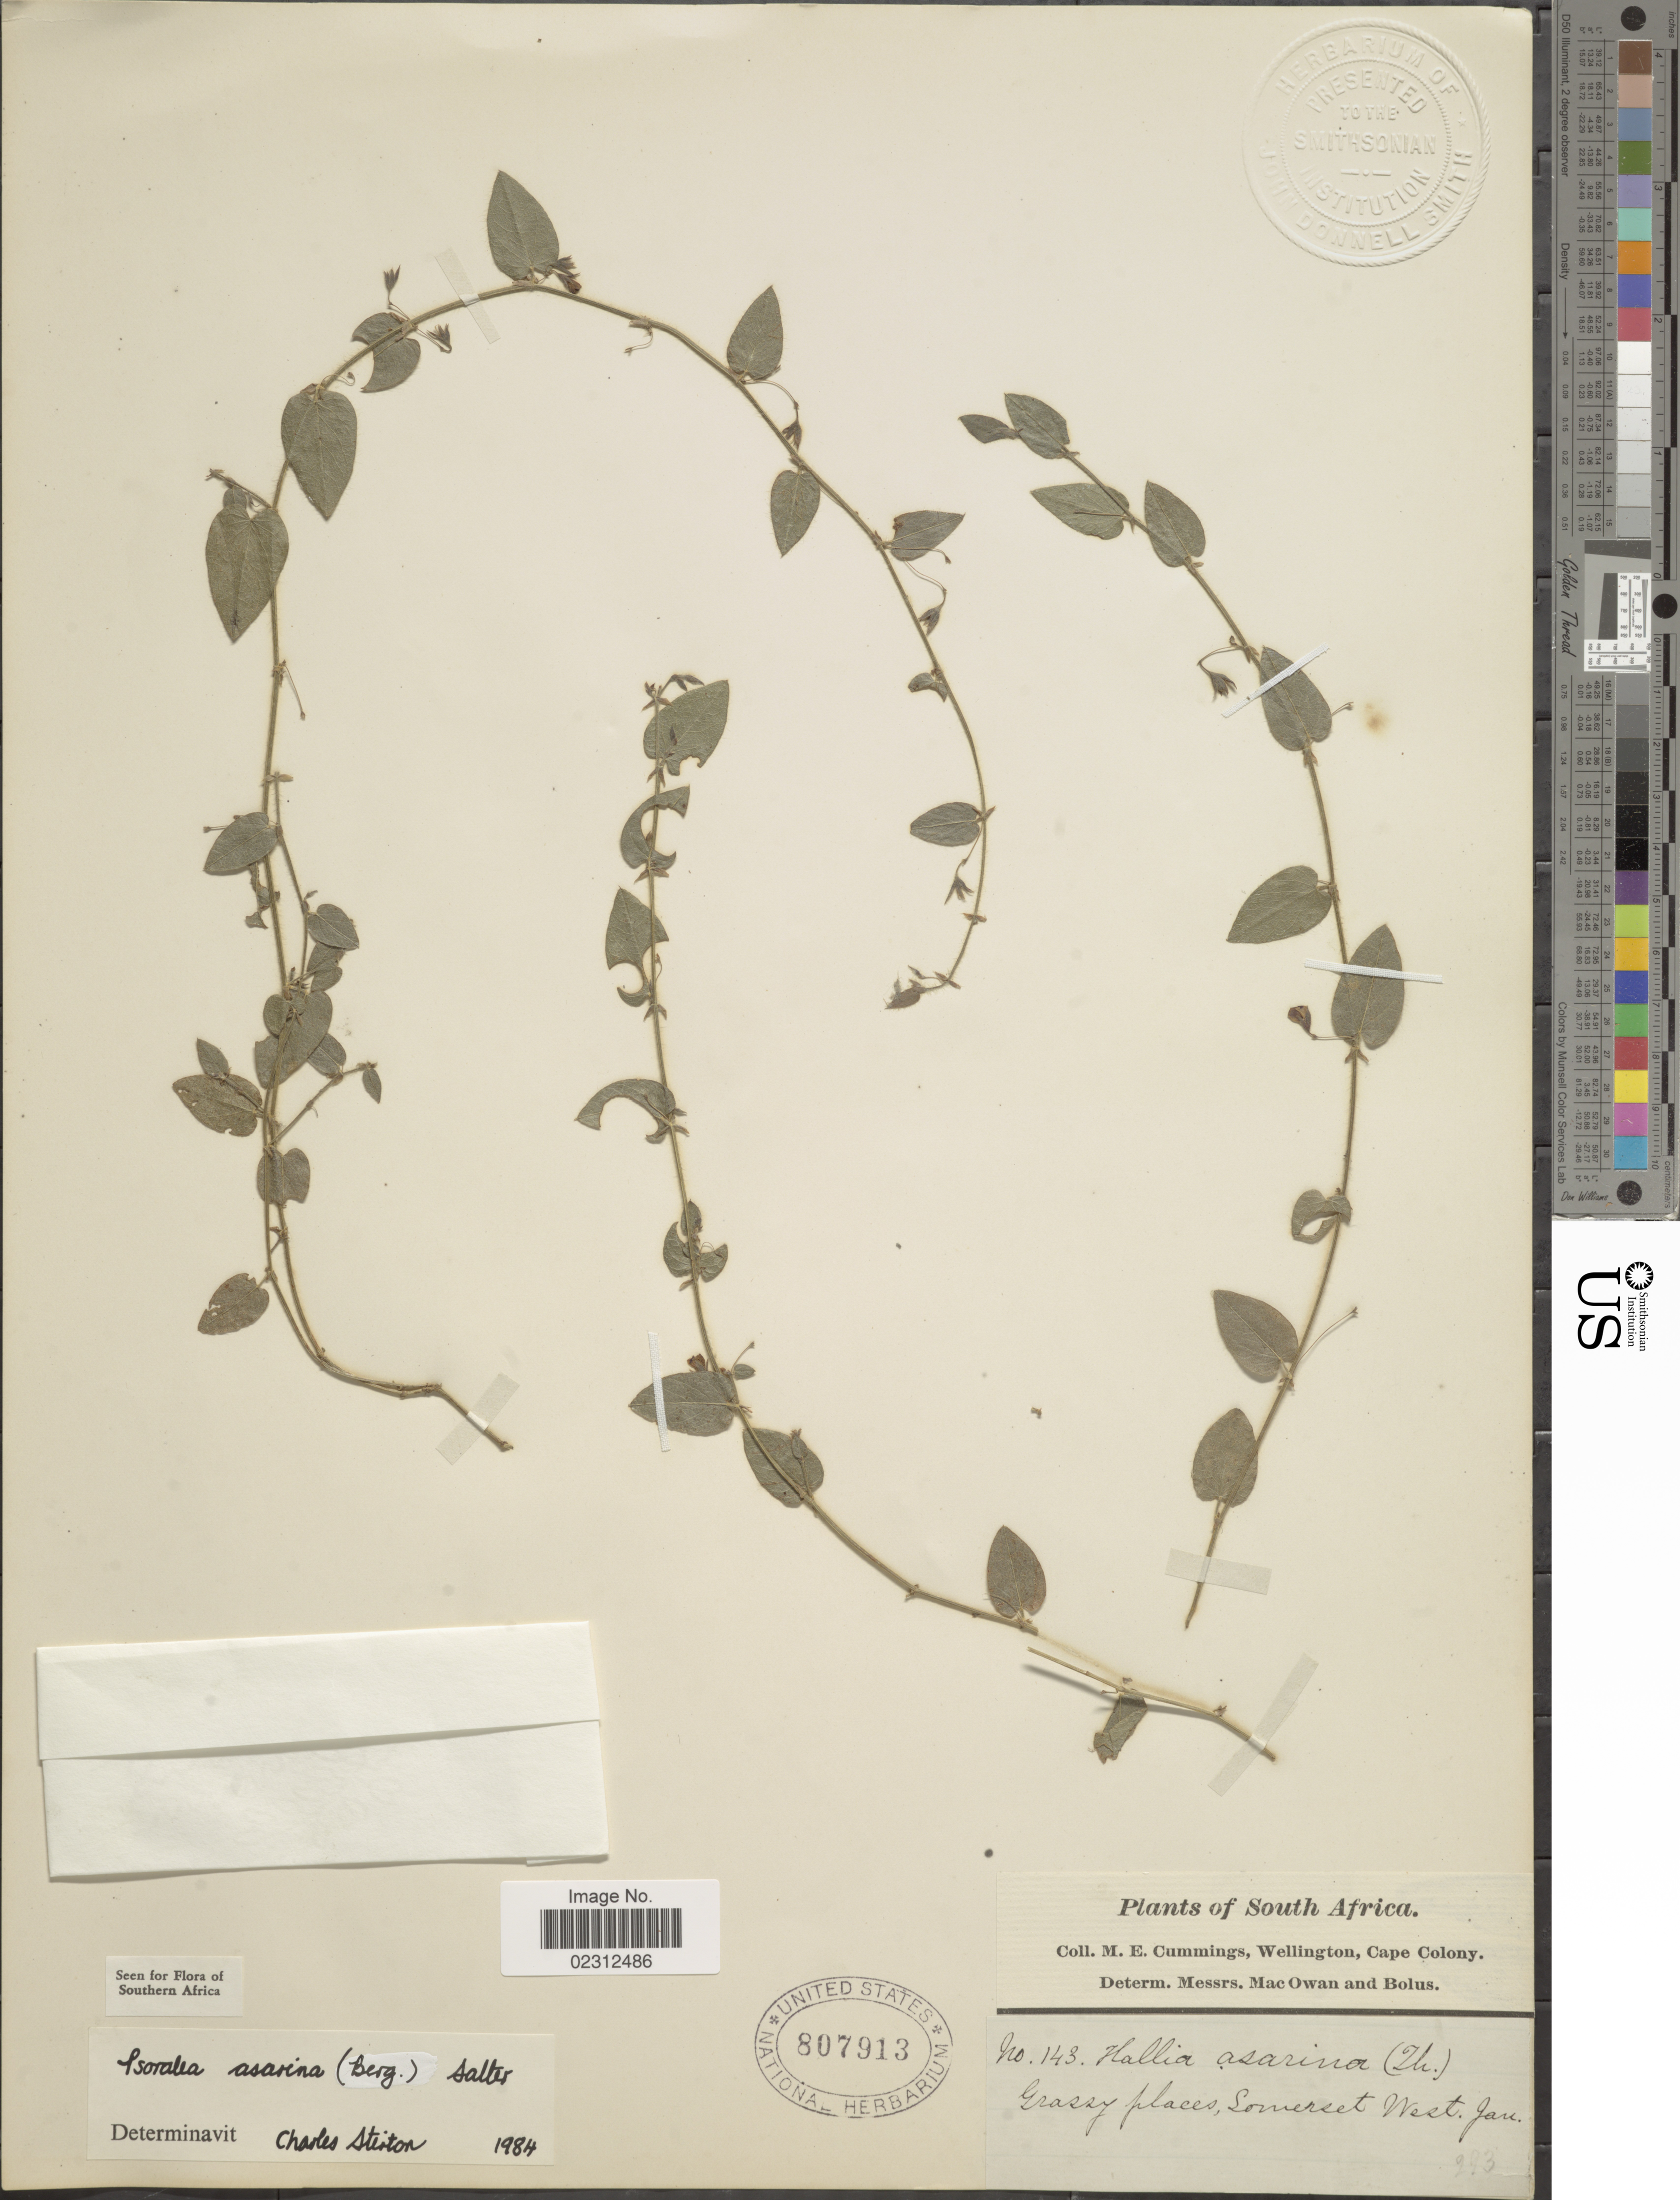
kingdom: Plantae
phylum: Tracheophyta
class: Magnoliopsida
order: Fabales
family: Fabaceae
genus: Psoralea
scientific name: Psoralea asarina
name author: (P.J. Bergius) T.M. Salter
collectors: M. E. Cummings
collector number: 143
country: South Africa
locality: Somerset West,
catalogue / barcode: US 807913